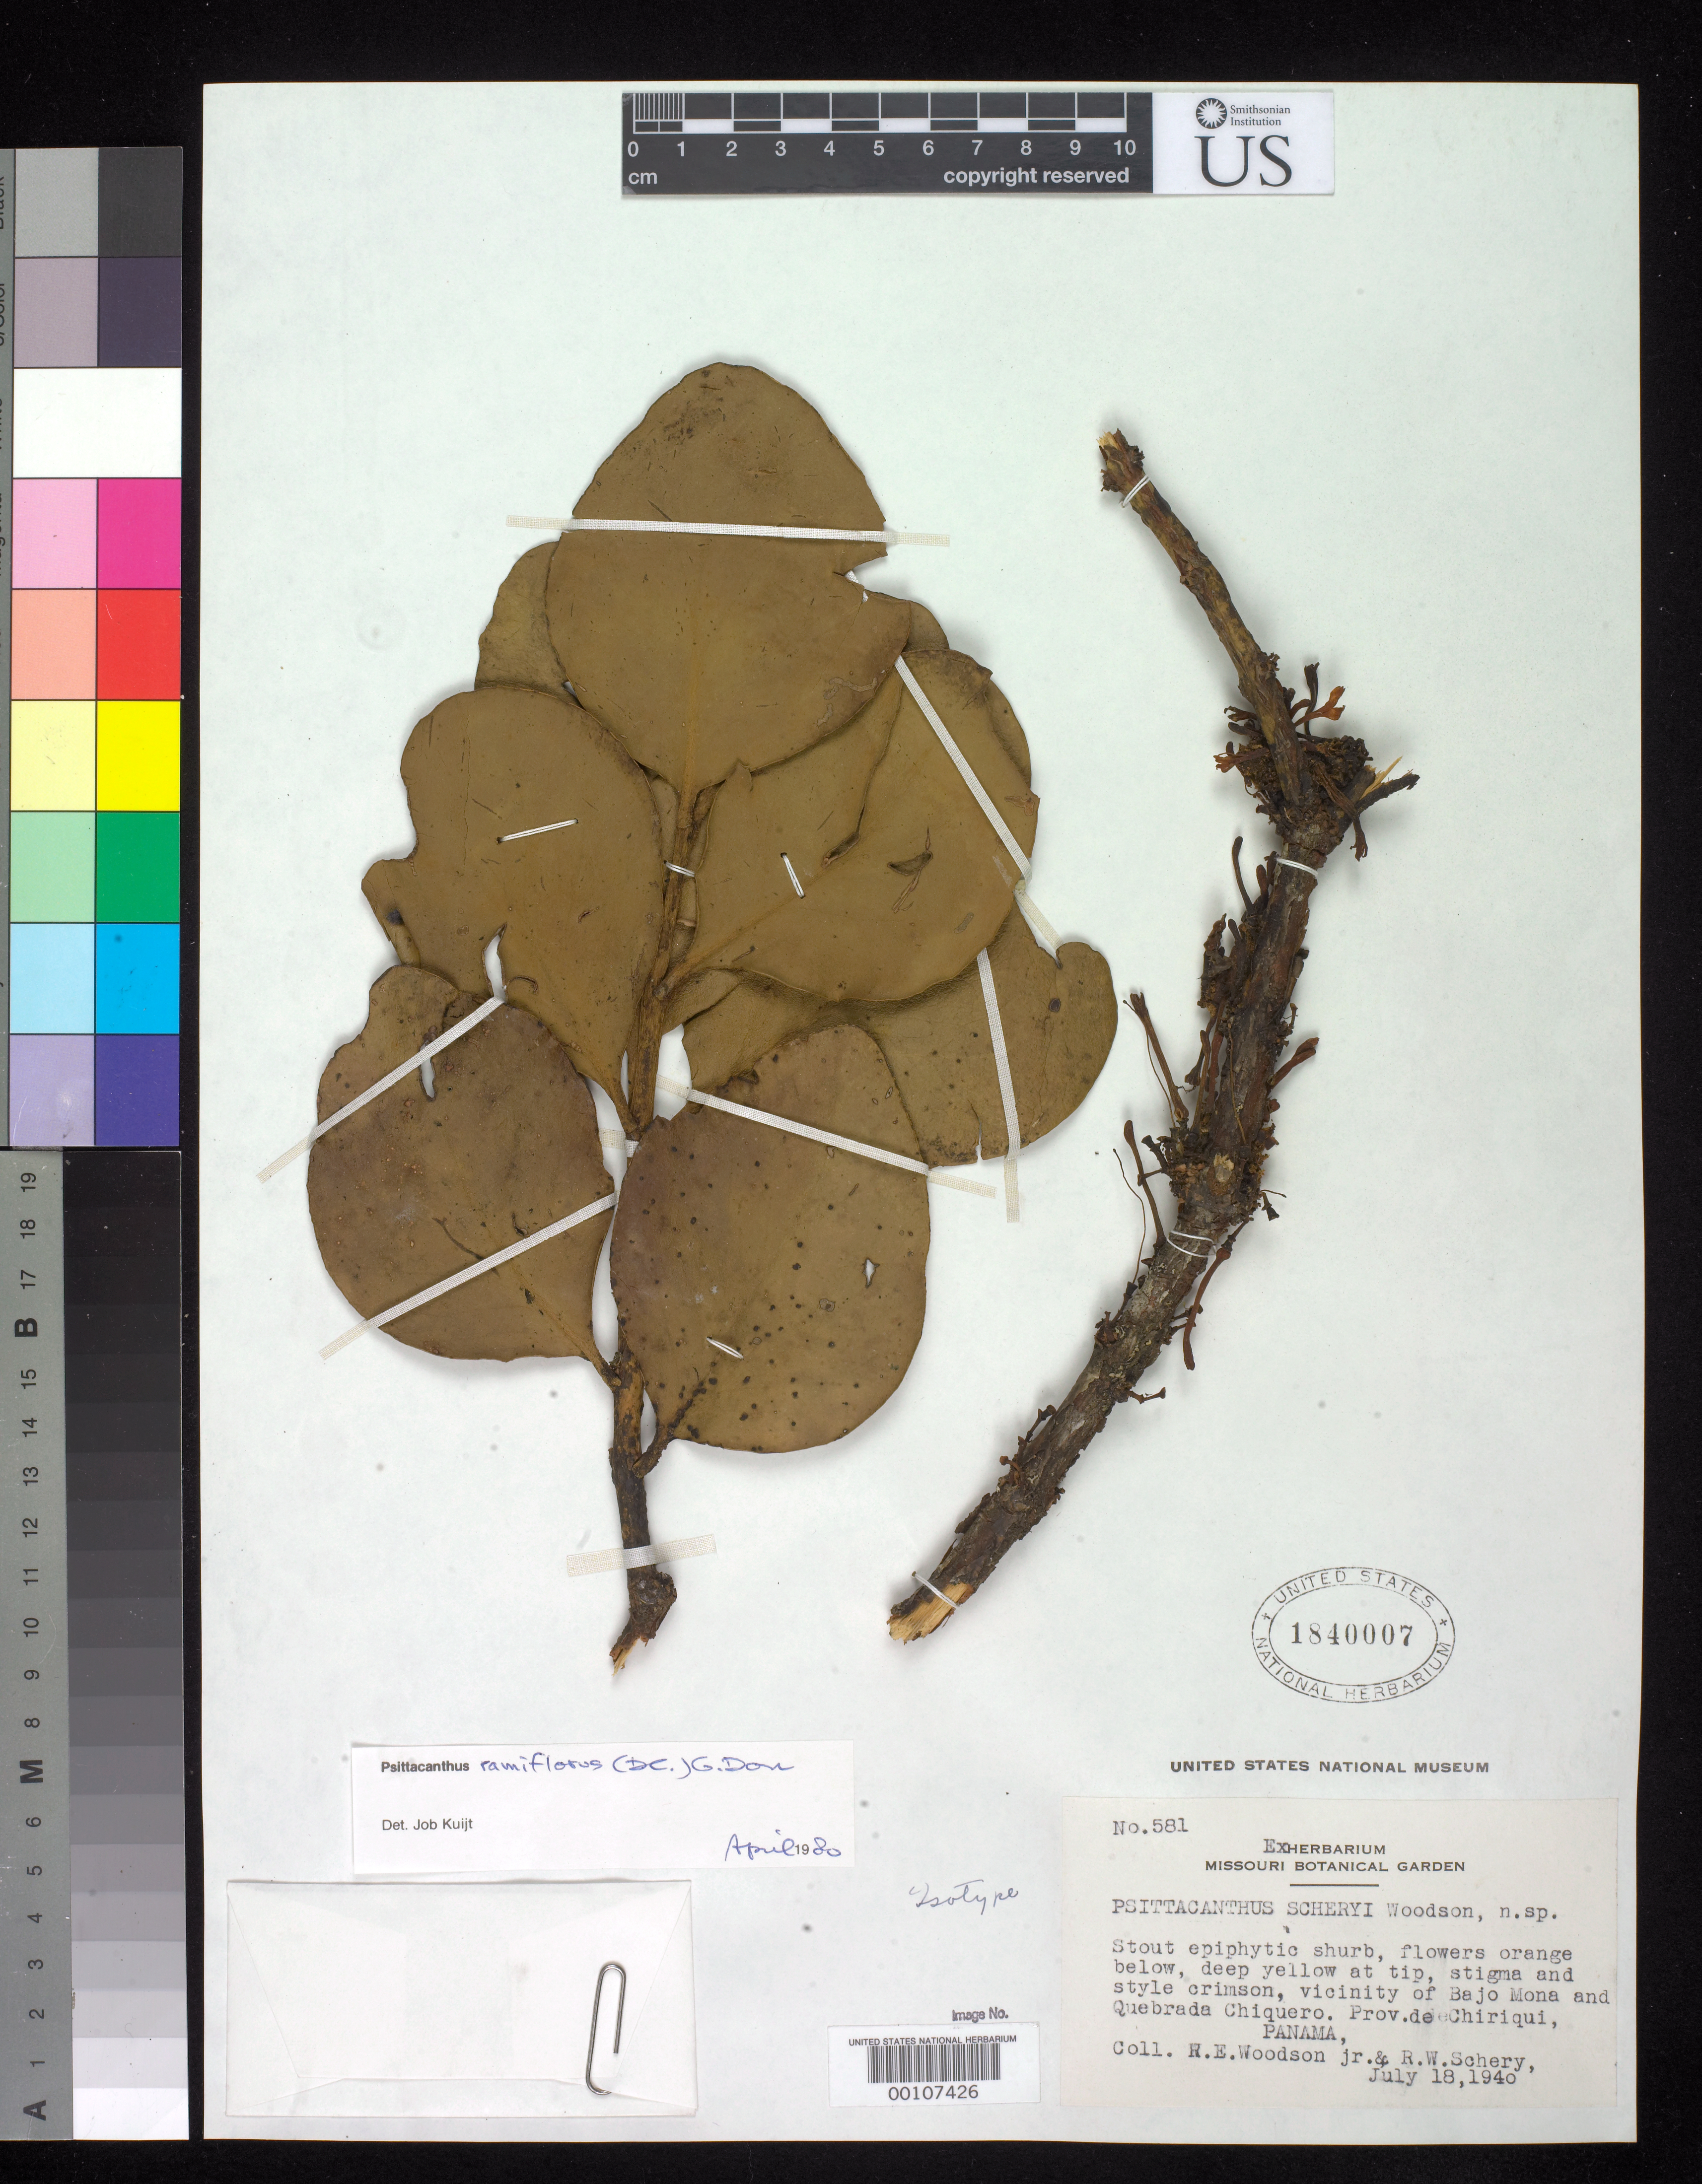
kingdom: Plantae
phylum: Tracheophyta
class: Magnoliopsida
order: Santalales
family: Loranthaceae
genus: Psittacanthus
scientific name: Psittacanthus scheryi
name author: Woodson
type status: Isotype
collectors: R. E. Woodson & R. W. Schery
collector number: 581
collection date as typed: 18 Jul 1940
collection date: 1940-07-18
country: Panama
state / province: Chiriquí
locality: Quebrada Chiquero.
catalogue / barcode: US 1840007